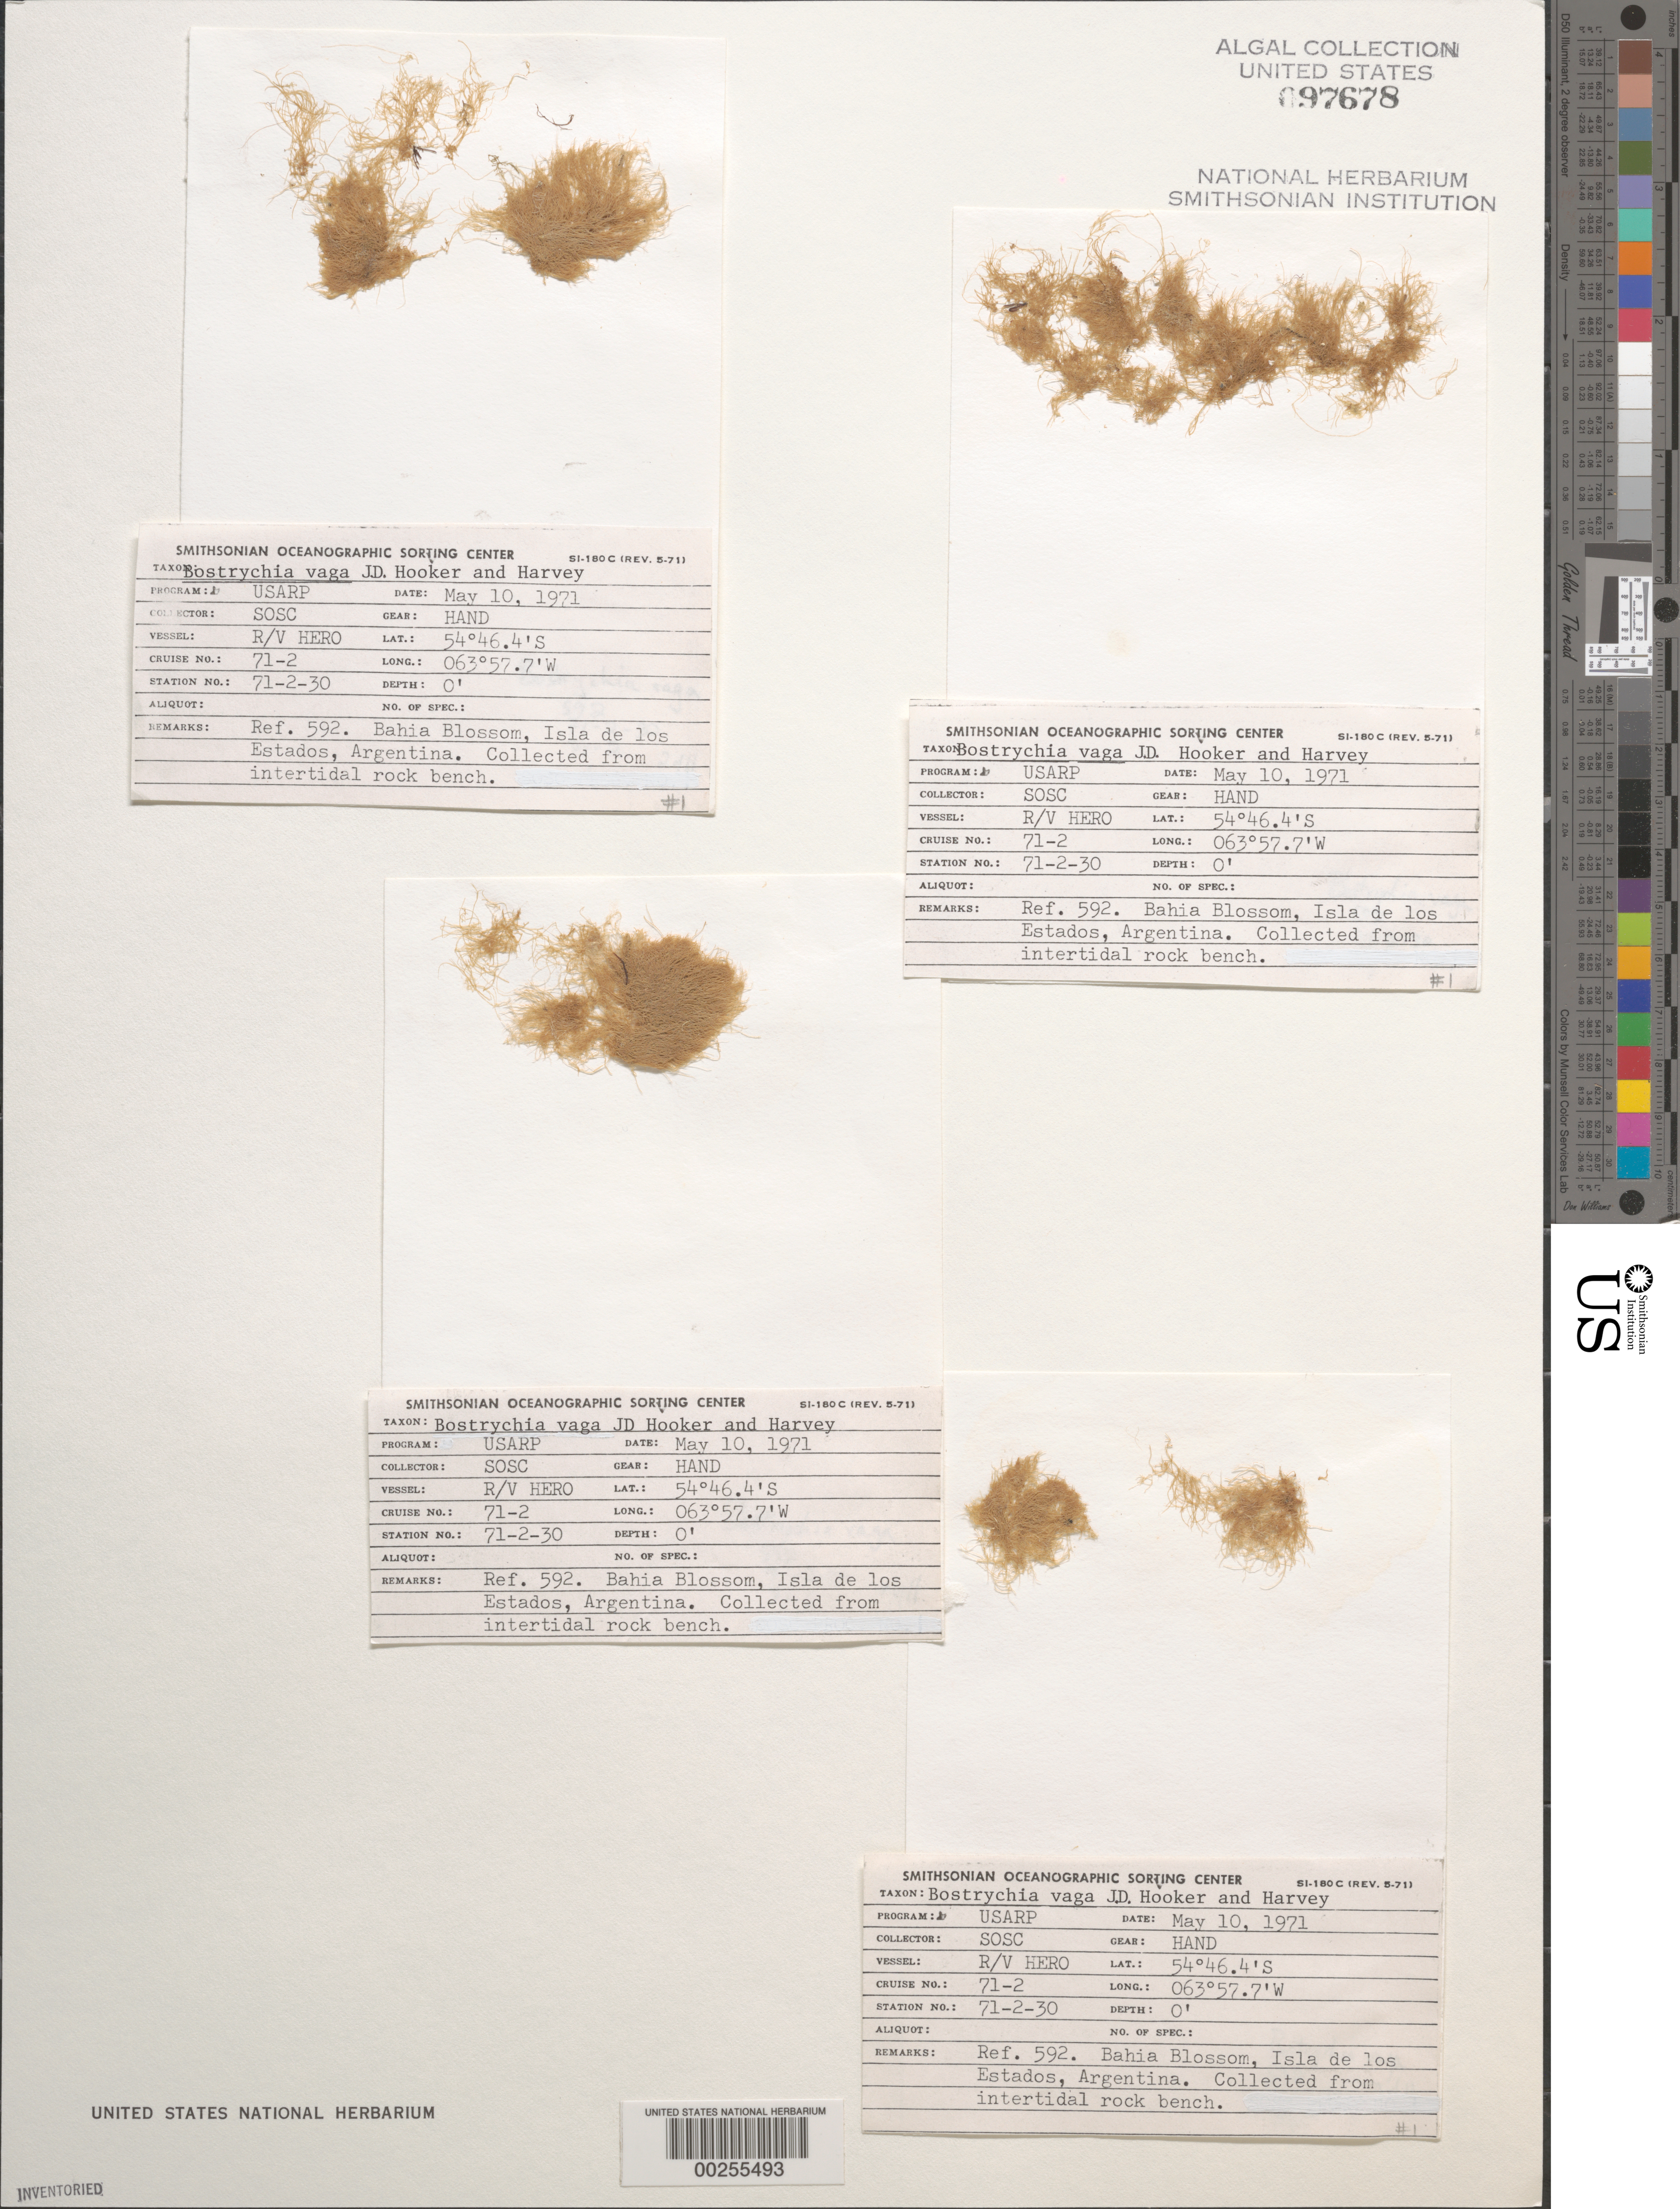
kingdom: Plantae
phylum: Rhodophyta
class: Florideophyceae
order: Ceramiales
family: Rhodomelaceae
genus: Bostrychia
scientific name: Bostrychia vaga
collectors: SOSC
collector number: Station 71-2-30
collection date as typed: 10 May 1971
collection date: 1971-05-10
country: Argentina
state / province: Tierra del Fuego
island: Isla de los Estados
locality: Bahia Blossom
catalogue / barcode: US 97678